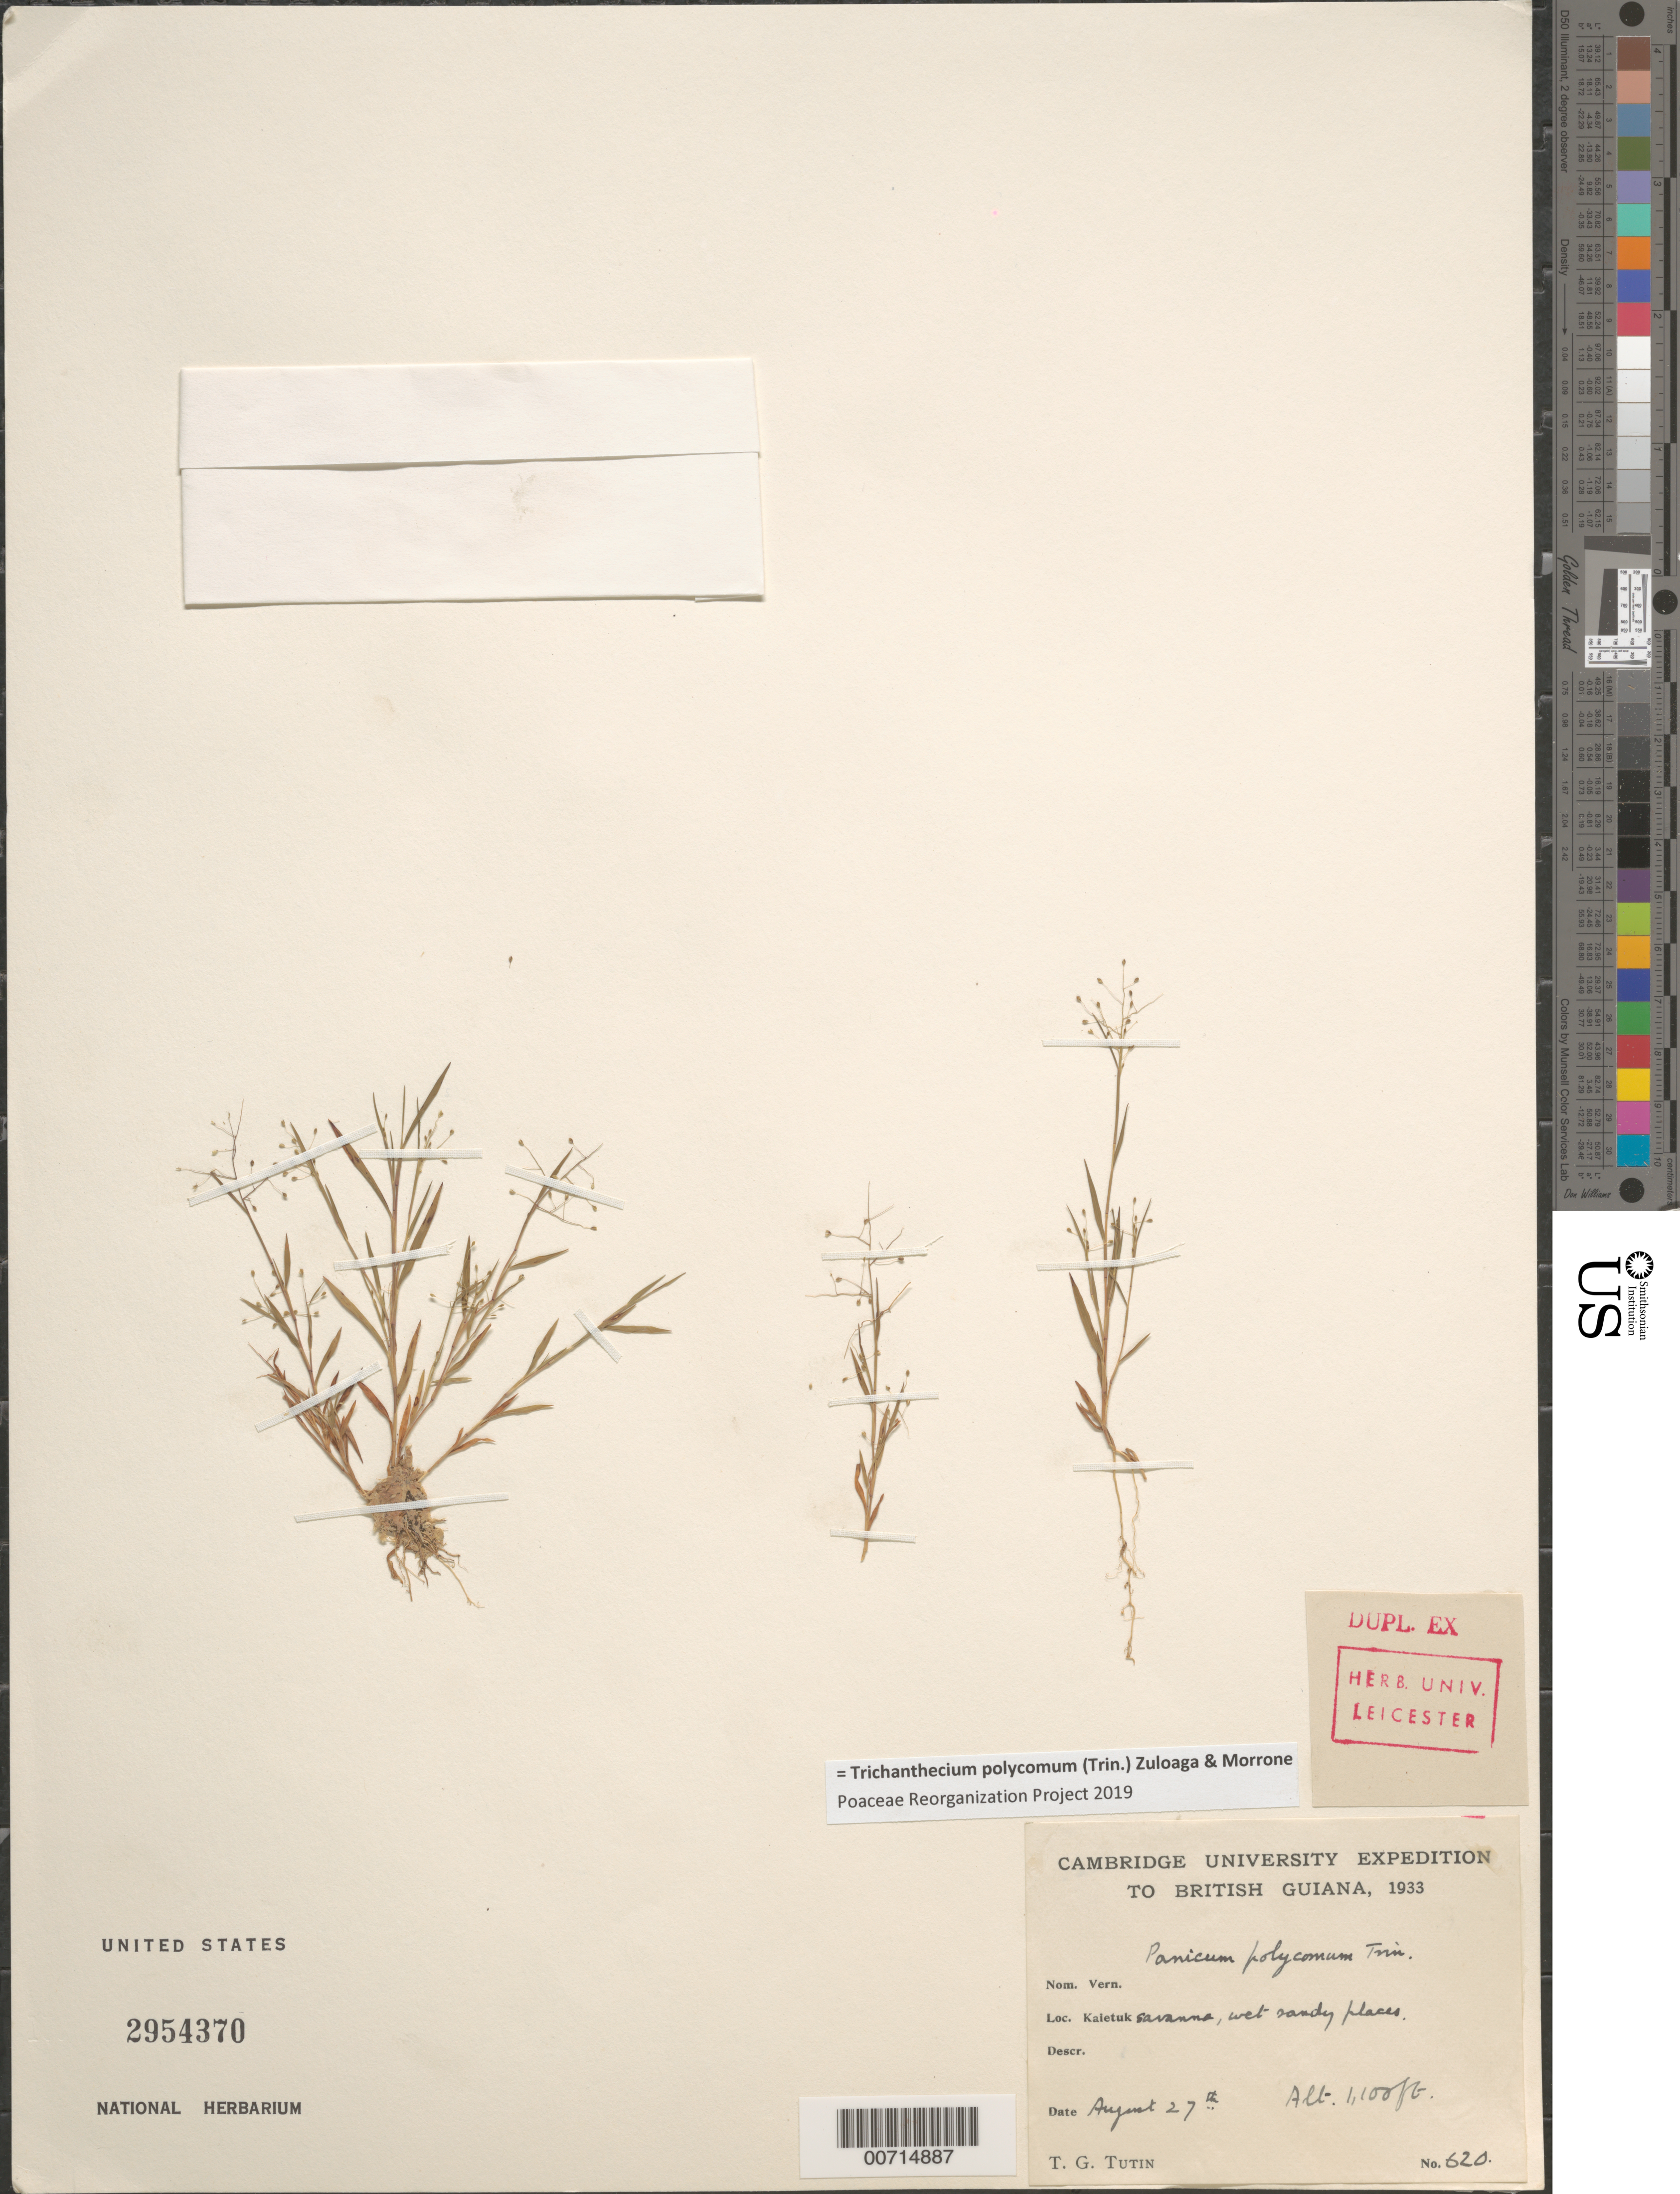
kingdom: Plantae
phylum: Tracheophyta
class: Liliopsida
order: Poales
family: Poaceae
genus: Trichanthecium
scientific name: Trichanthecium polycomum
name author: (Trin.) Zuloaga & Morrone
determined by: Poaceae Reorganization Project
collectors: T. G. Tutin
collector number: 620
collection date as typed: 27-Aug-33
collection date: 1933-08-27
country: Guyana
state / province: Potaro-Siparuni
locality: Kaieteur Savanna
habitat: Wet sandy places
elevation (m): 335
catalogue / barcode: US 2954370